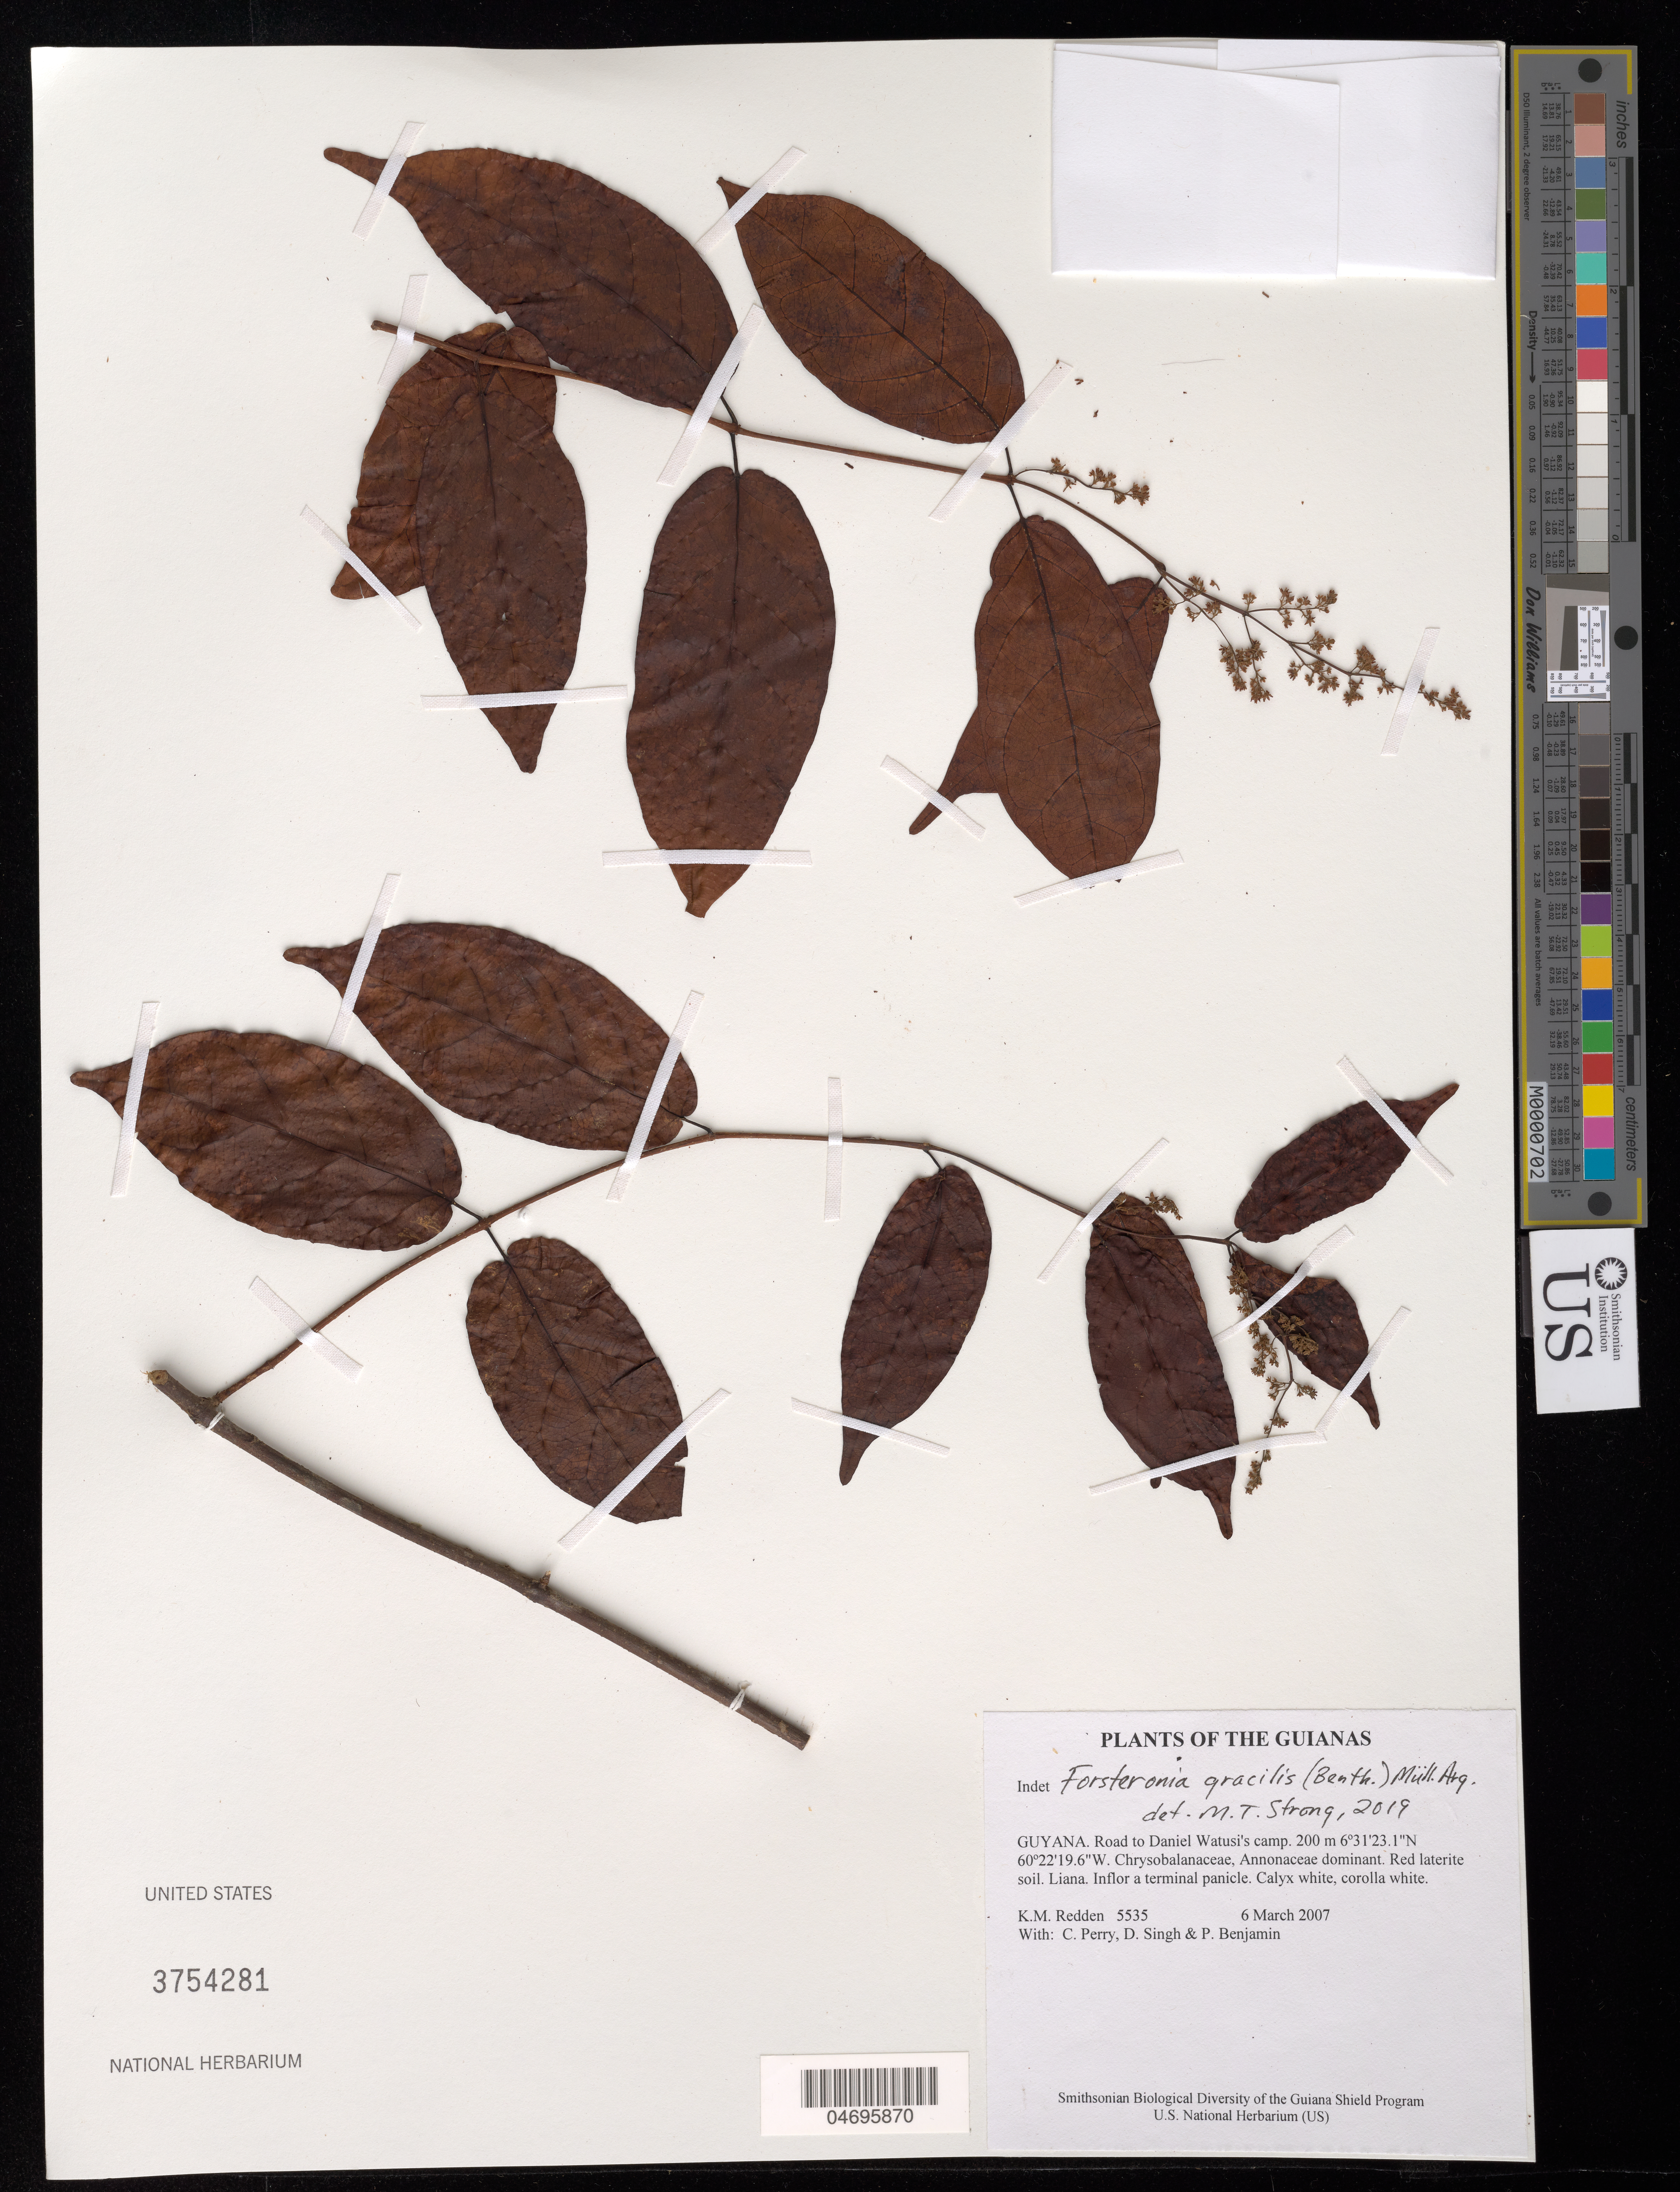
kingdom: Plantae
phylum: Tracheophyta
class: Magnoliopsida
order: Gentianales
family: Apocynaceae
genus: Forsteronia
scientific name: Forsteronia gracilis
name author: (Benth.) Müll. Arg.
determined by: Strong, Mark T., (BOT), Smithsonian Institution - National Museum of Natural History (UNITED STATES)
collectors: K. M. Redden, C. Perry, D. Singh & P. Benjamin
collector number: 5535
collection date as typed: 6 March 2007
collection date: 2007-03-06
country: Guyana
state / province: Cuyuni-Mazaruni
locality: Road to Daniel Watusi's camp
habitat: Chrysobalanaceae, Annonaceae dominant. Red laterite soil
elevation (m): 200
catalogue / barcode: US 3754281